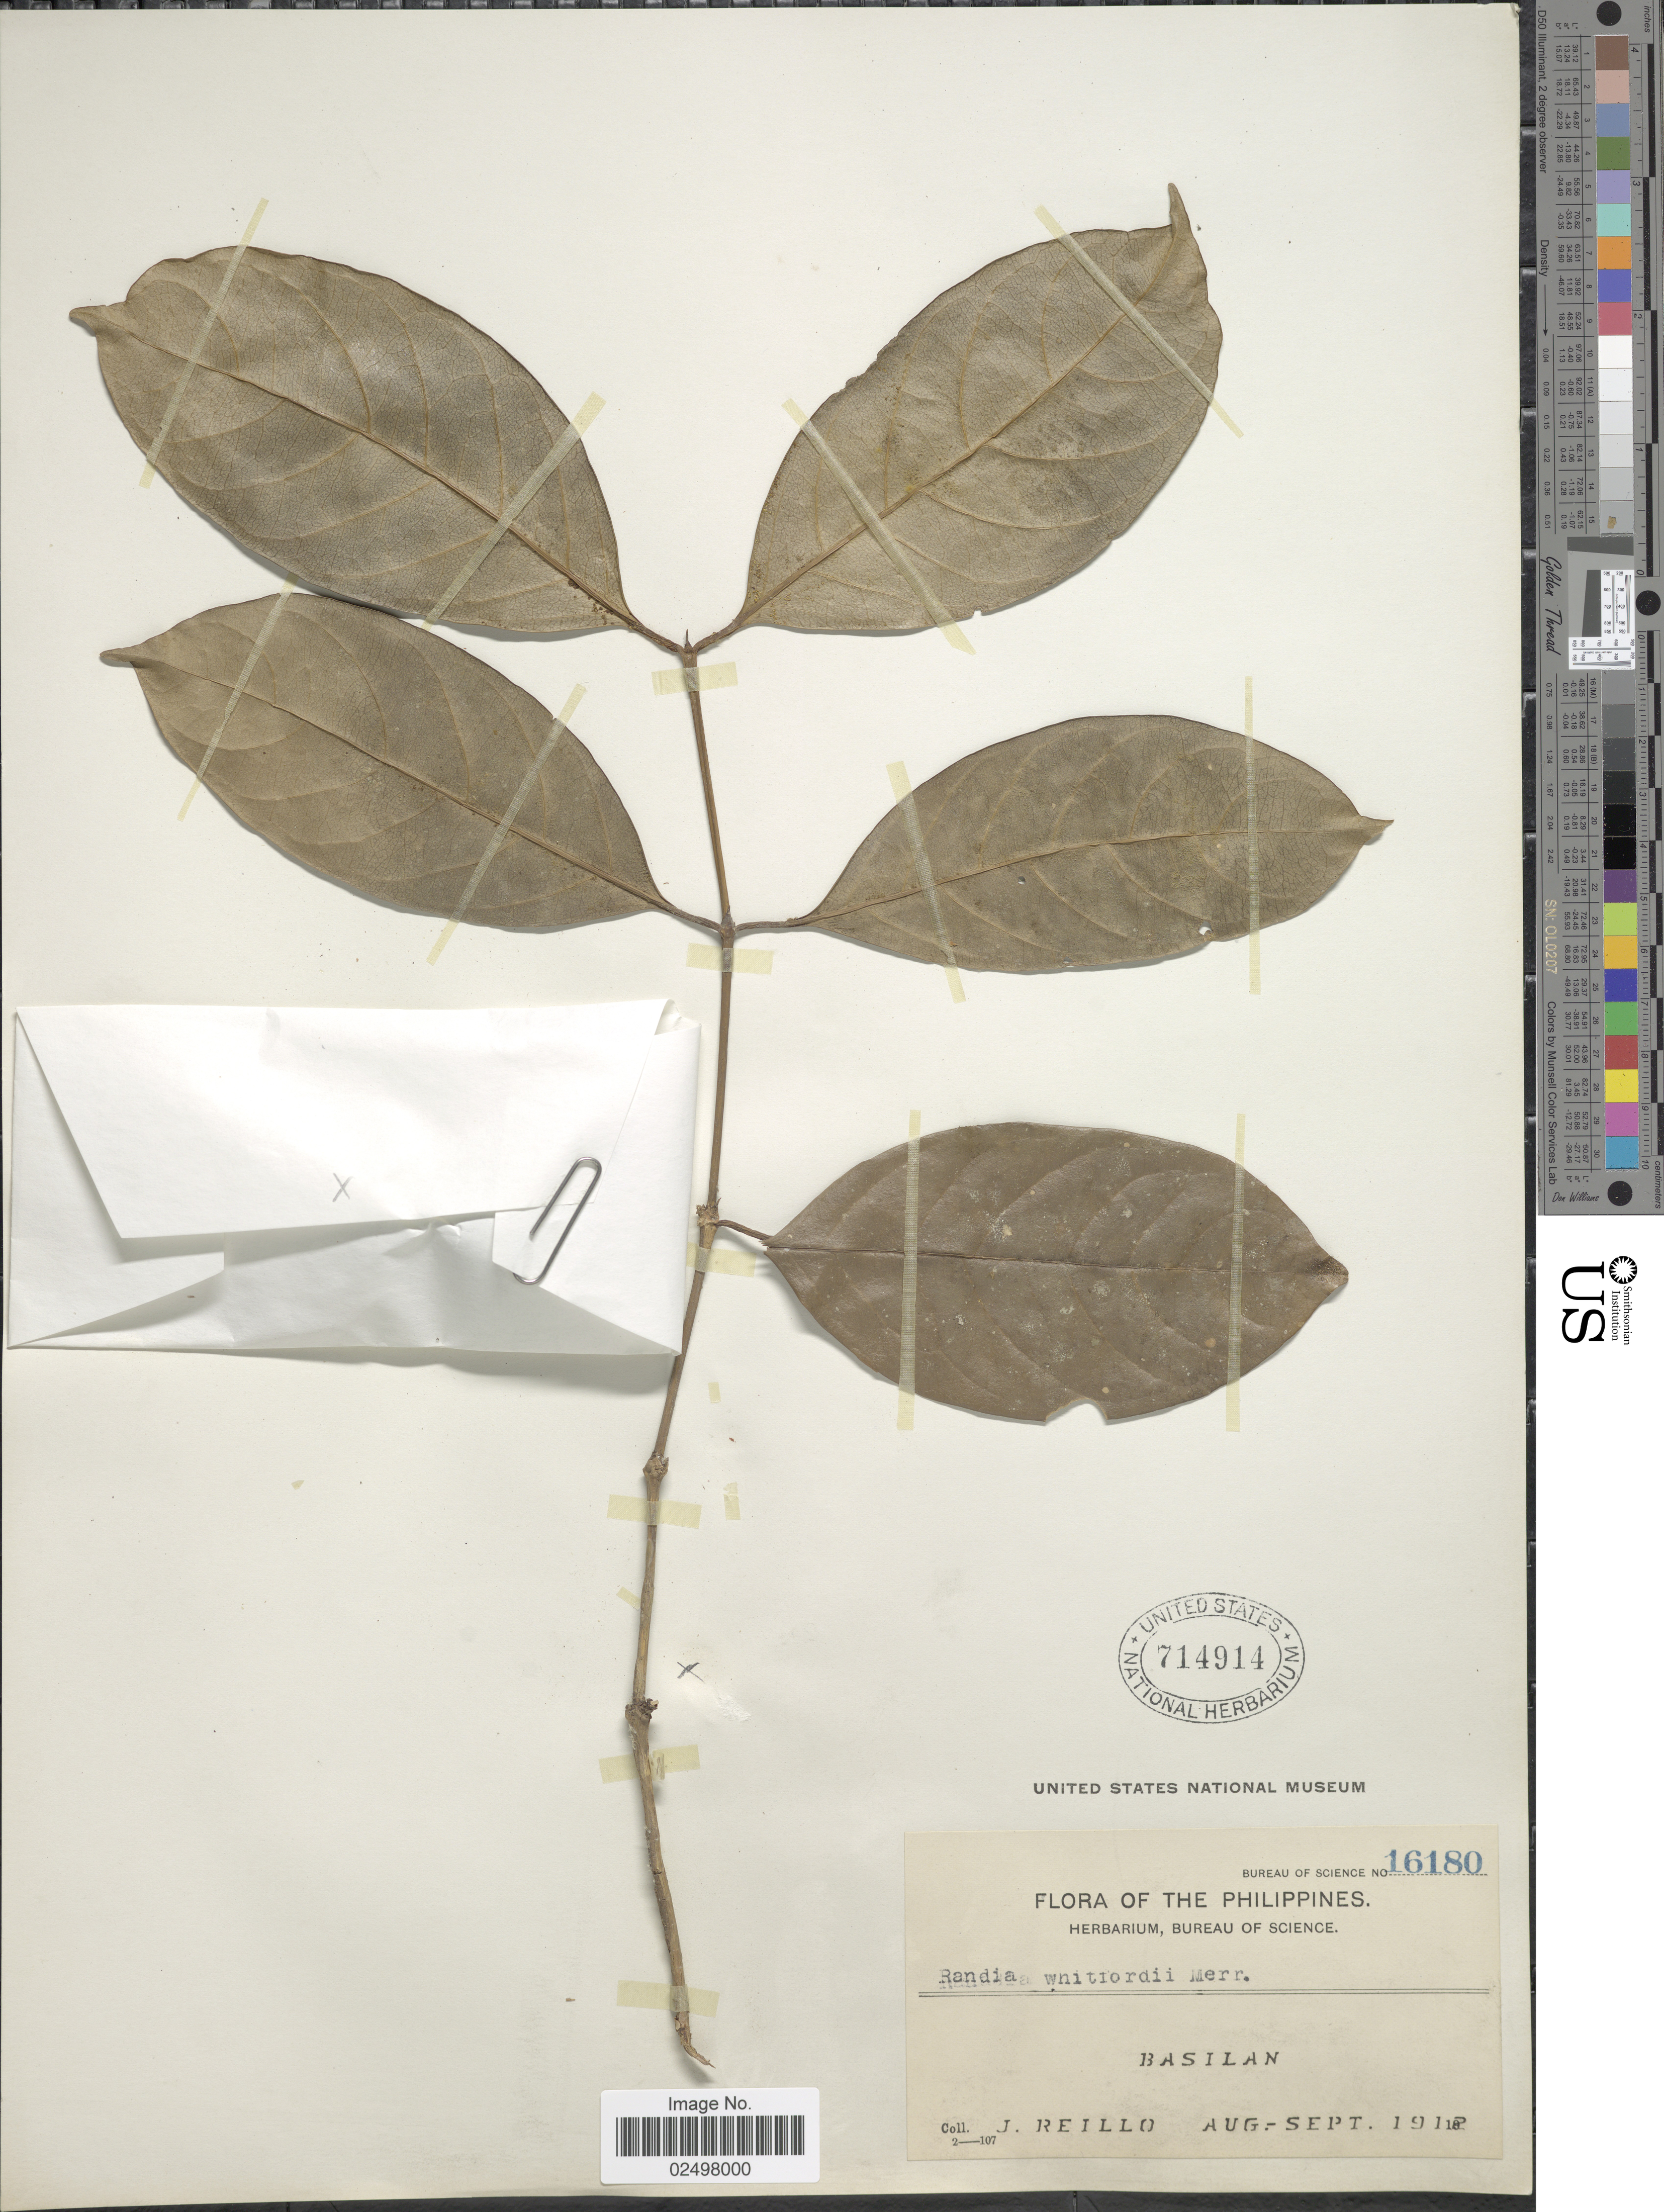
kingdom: Plantae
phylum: Tracheophyta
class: Magnoliopsida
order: Gentianales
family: Rubiaceae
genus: Discospermum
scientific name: Discospermum whitfordii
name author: (Elmer) S.J. Ali & Robbr.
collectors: J. Reillo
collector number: Bureau of Science 16180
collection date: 1912-08/1912-09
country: Philippines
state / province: Muslim Mindanao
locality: Basilan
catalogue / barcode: US 714914